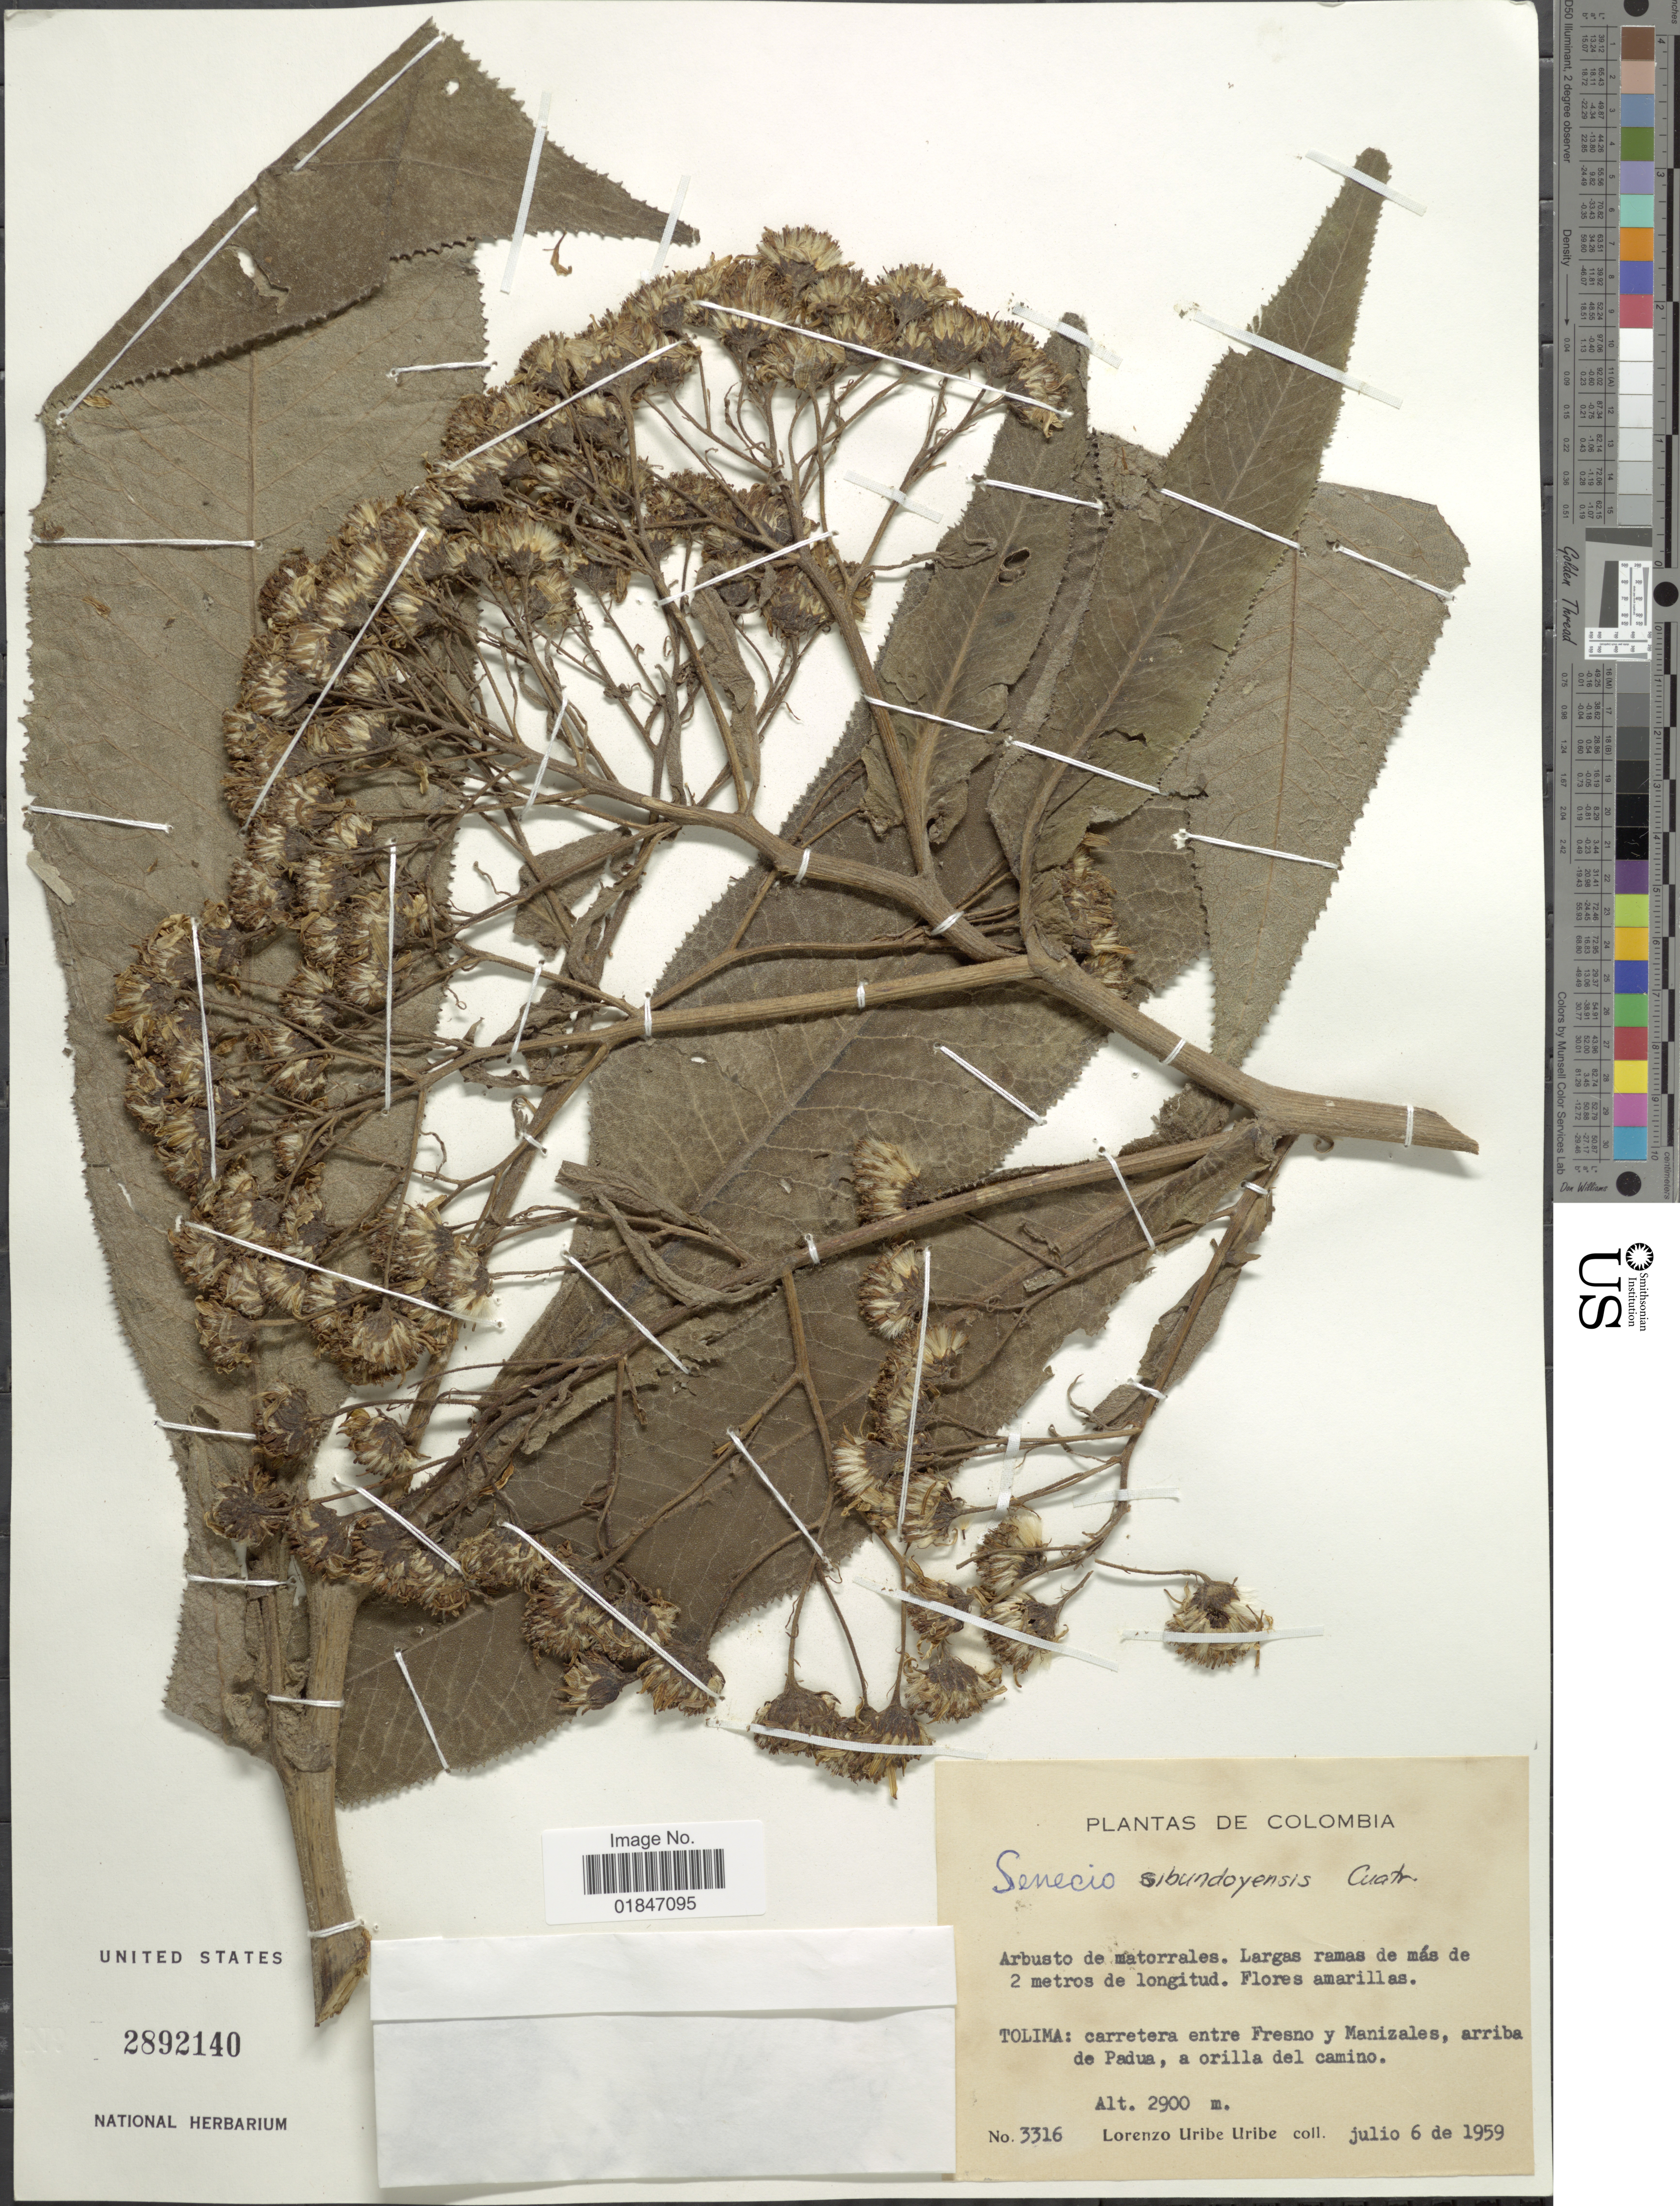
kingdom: Plantae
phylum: Tracheophyta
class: Magnoliopsida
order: Asterales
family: Asteraceae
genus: Dendrophorbium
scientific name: Dendrophorbium sibundoyense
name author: (Cuatrec.) C. Jeffrey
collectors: L. Uribe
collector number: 3316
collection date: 1959-07-06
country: Colombia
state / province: Tolima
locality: Tolima: Carretera entre Fresno y Manizales, arriba de Padua, a orilla del camino.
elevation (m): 2900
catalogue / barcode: US 2892140